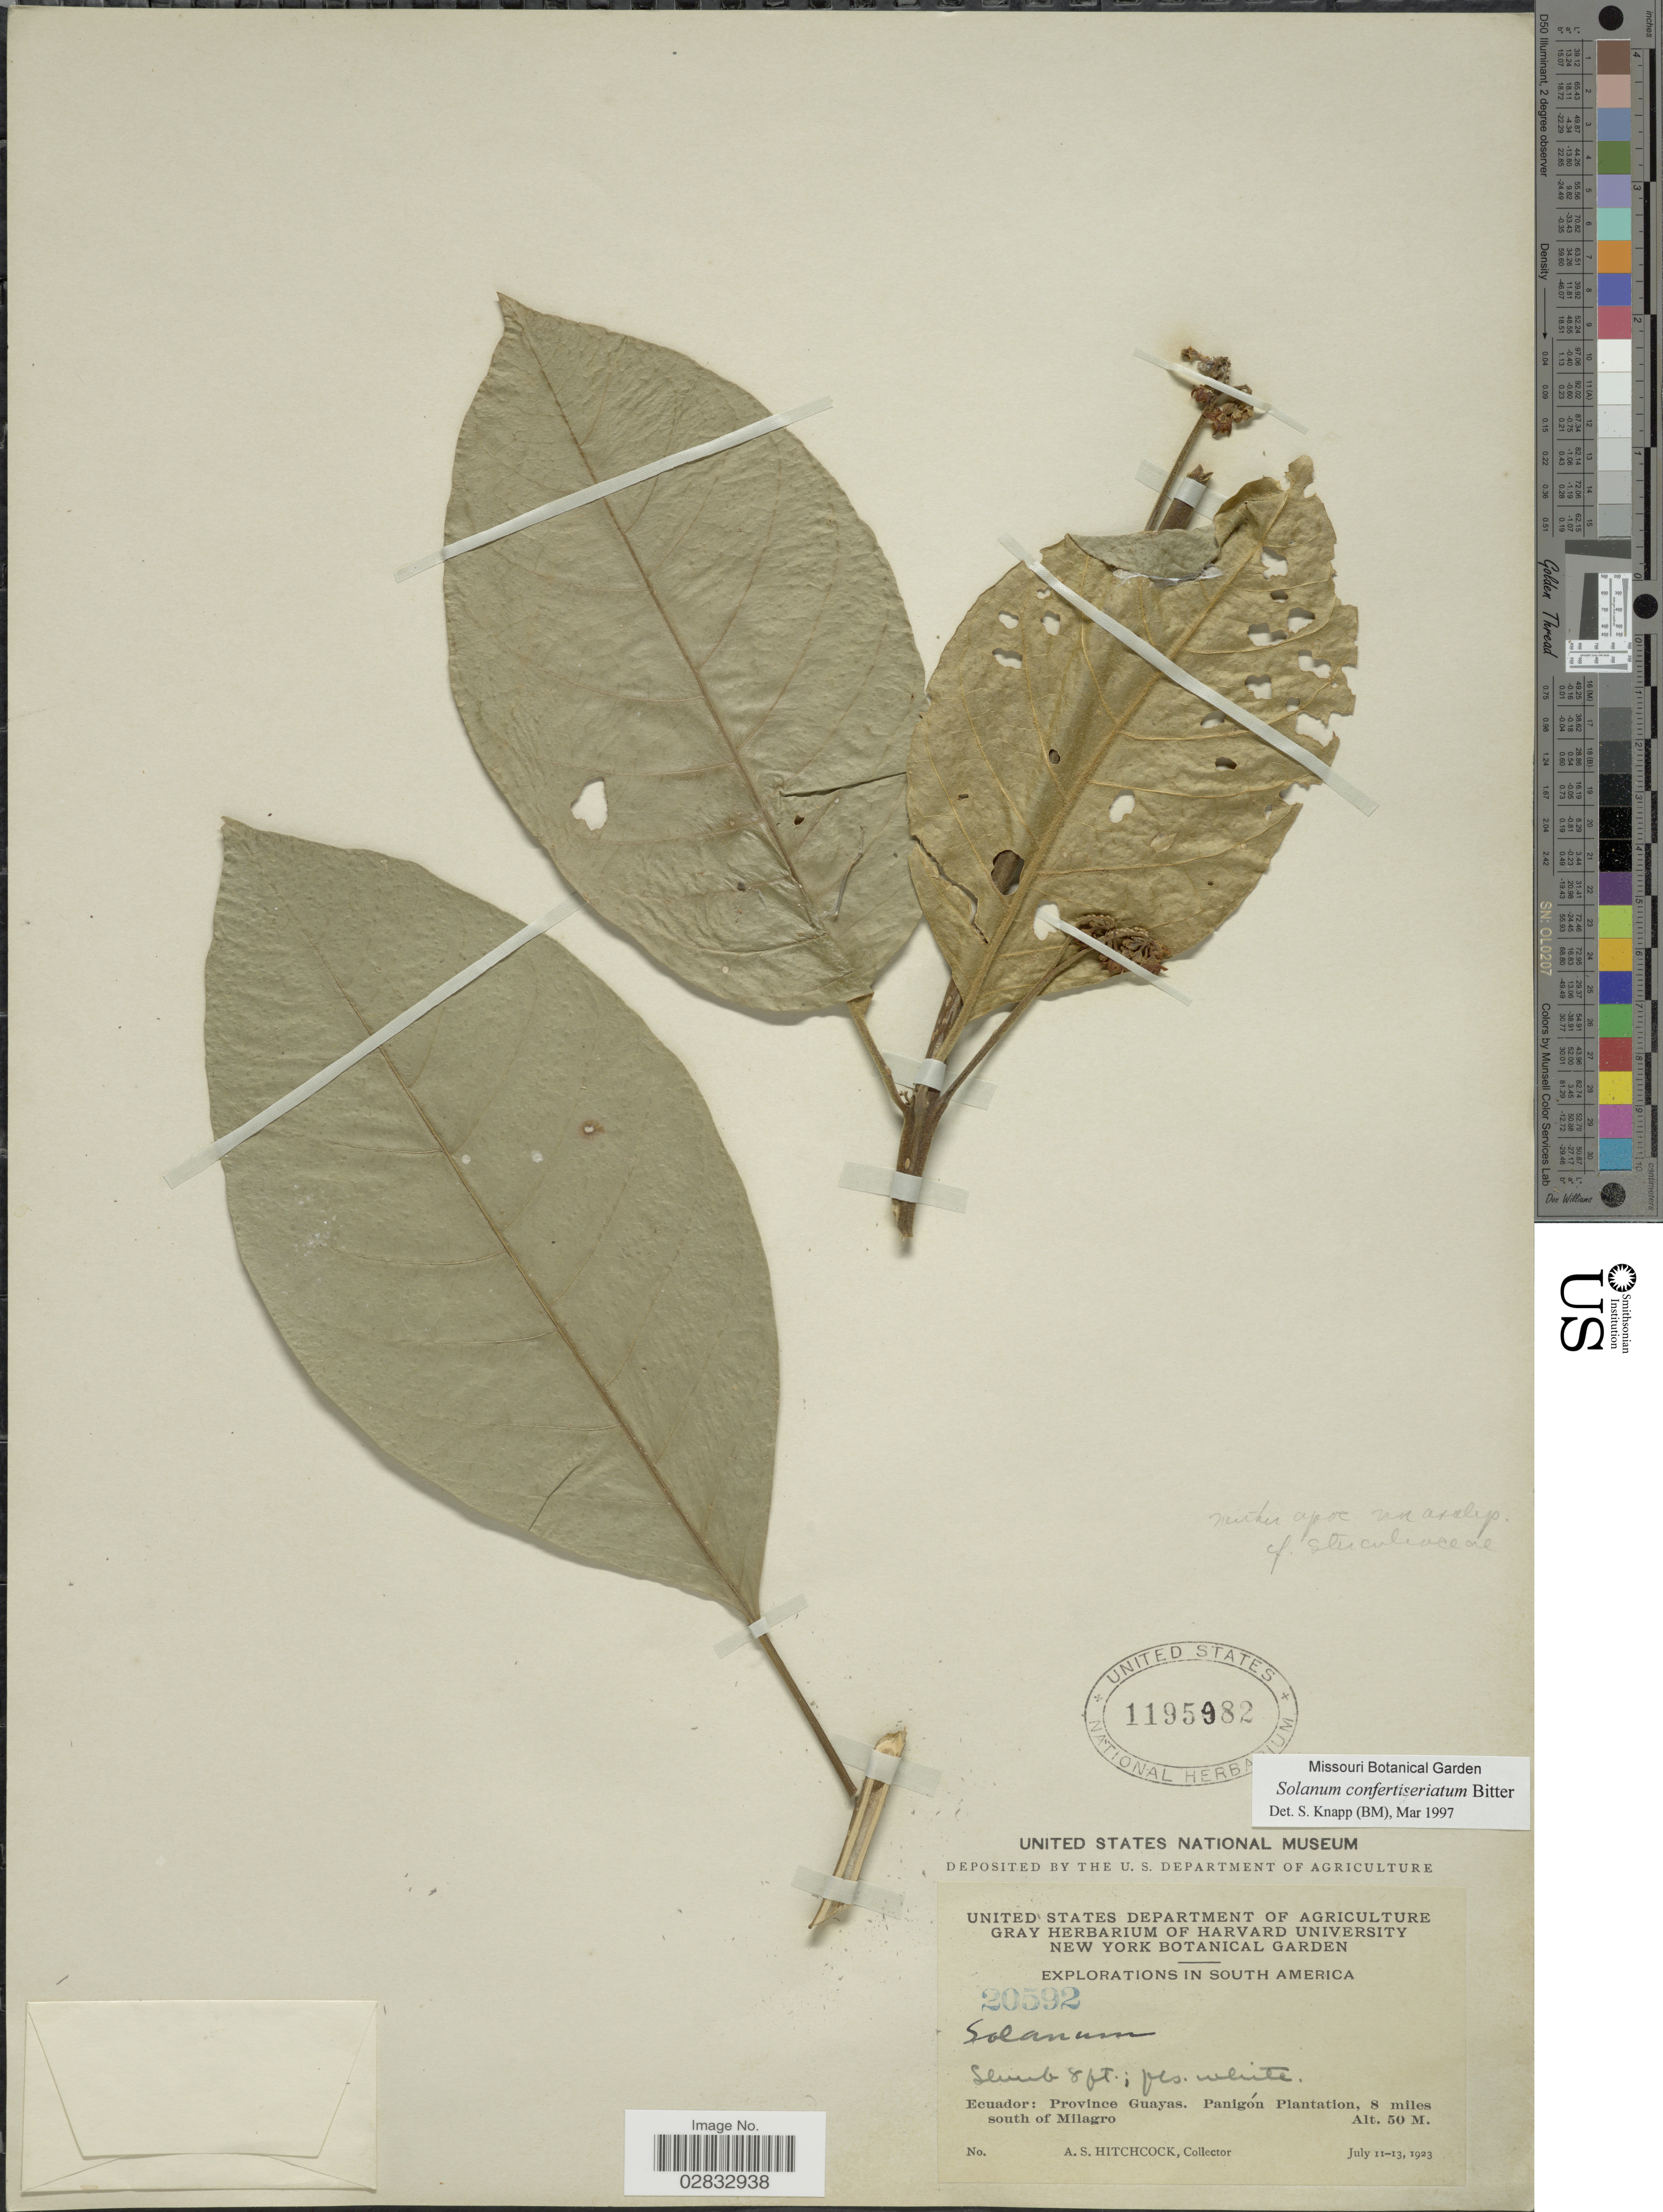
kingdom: Plantae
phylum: Tracheophyta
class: Magnoliopsida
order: Solanales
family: Solanaceae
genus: Solanum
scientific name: Solanum confertiseriatum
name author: Bitter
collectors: A. S. Hitchcock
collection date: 1923-07-11/1923-07-13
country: Ecuador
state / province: Guayas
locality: Panigón Plantation, 8 miles south of Milagro.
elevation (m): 50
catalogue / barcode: US 1195982